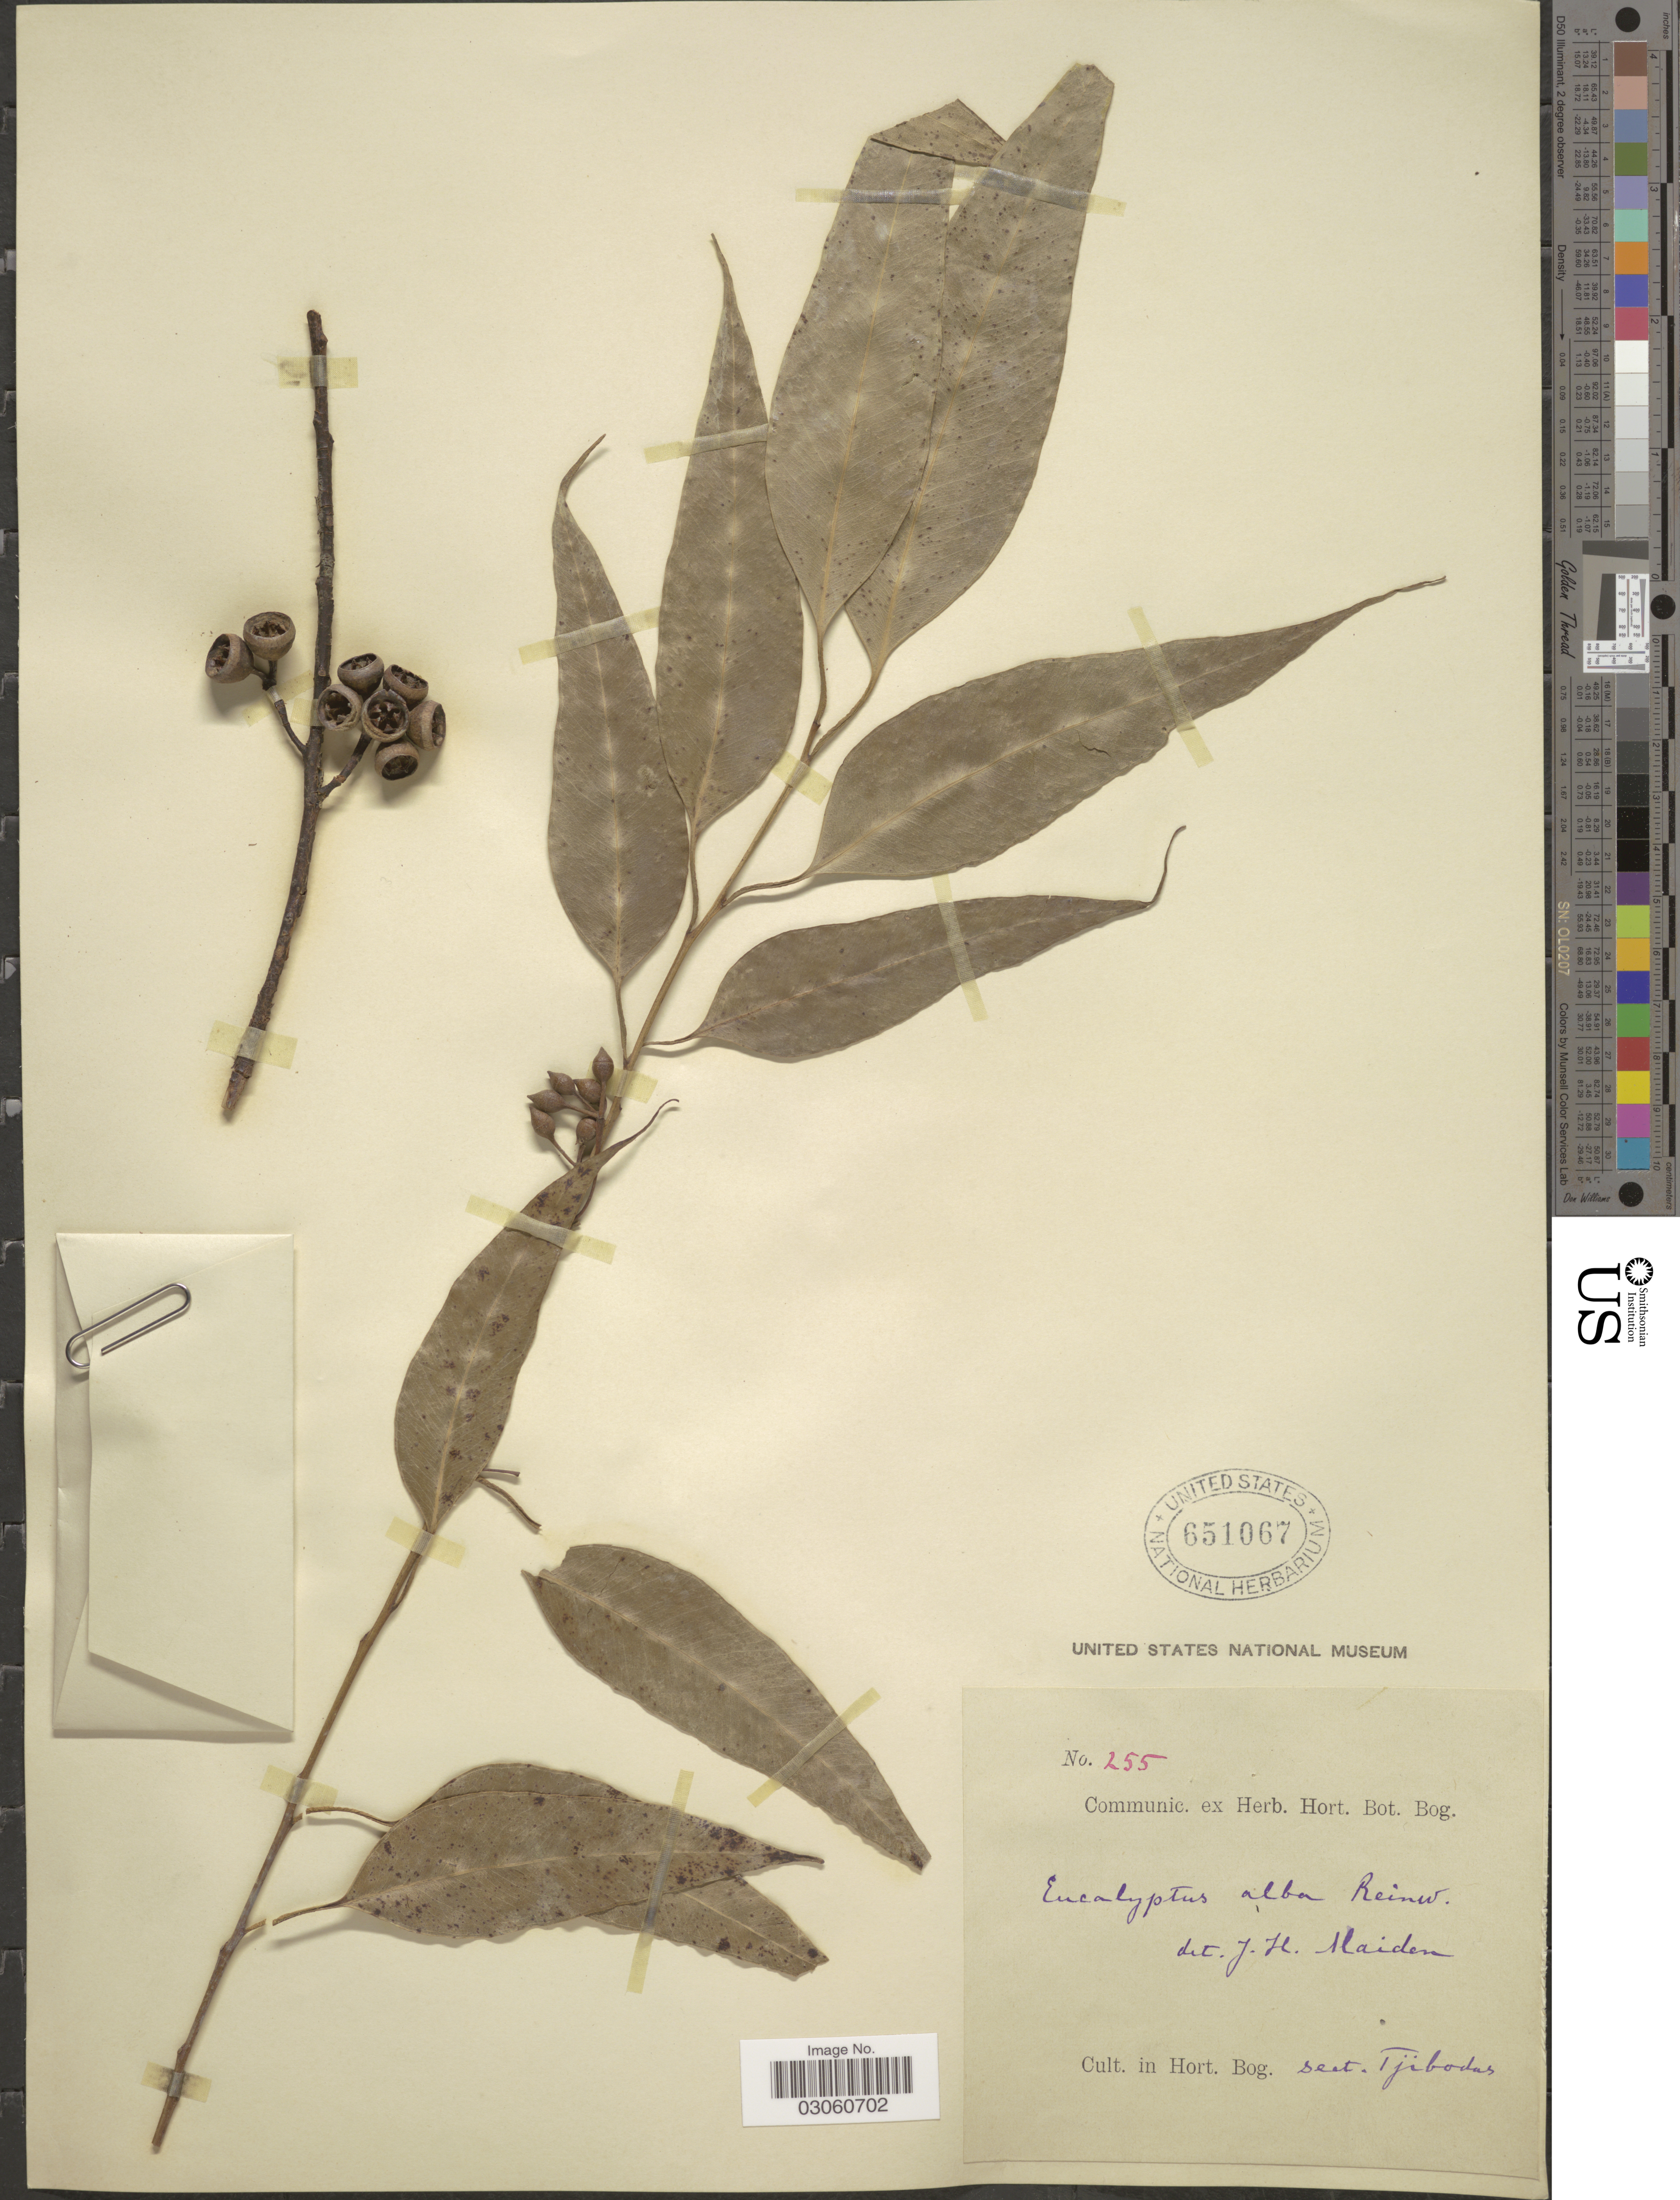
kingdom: Plantae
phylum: Tracheophyta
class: Magnoliopsida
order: Myrtales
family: Myrtaceae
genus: Eucalyptus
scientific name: Eucalyptus alba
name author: Reinw.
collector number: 255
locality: Hort. Bog., sect. Tjibodas.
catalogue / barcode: US 651067